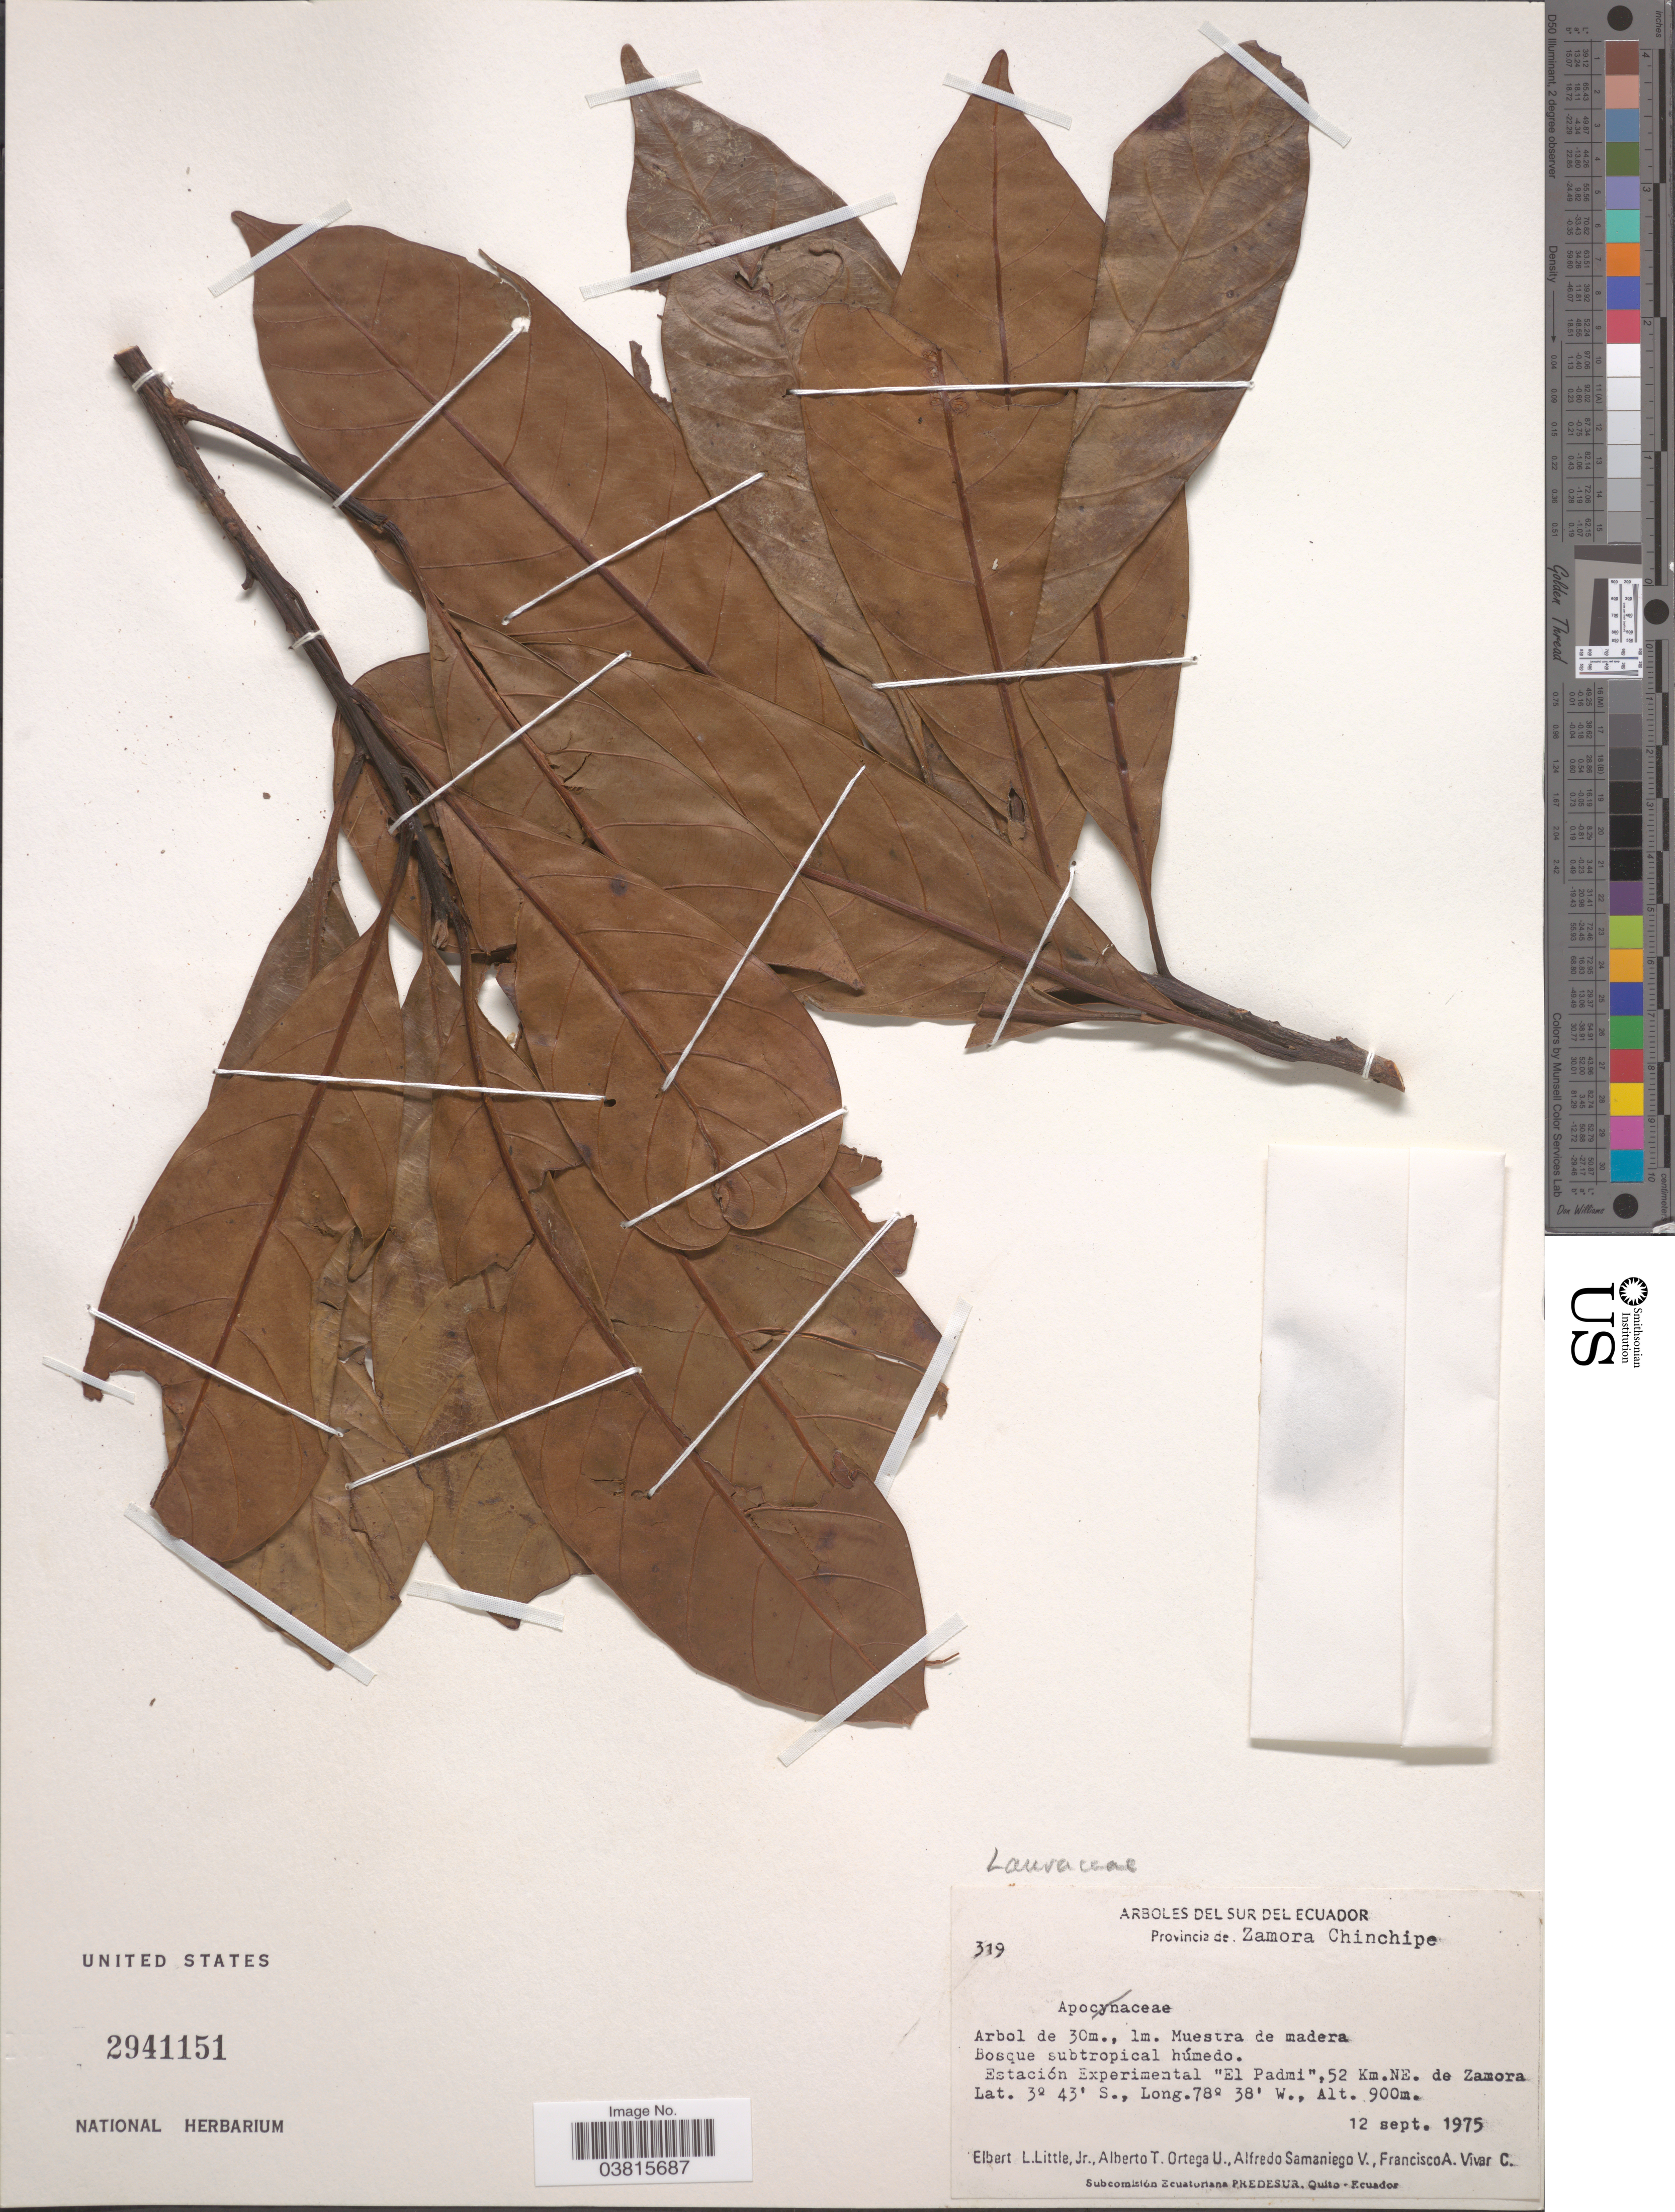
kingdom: Plantae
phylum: Tracheophyta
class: Magnoliopsida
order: Laurales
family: Lauraceae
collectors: E. L. Little, A. T. Ortega U., A. Samaniego V. & F. A. Vivar C.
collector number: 319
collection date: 1975-09-12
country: Ecuador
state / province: Zamora-Chinchipe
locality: Sur del Ecuador. Bosque subtropical húmedo. Estación Experimental 'El Padmi', 52 Km.NE. de Zamora.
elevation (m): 900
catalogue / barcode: US 2941151